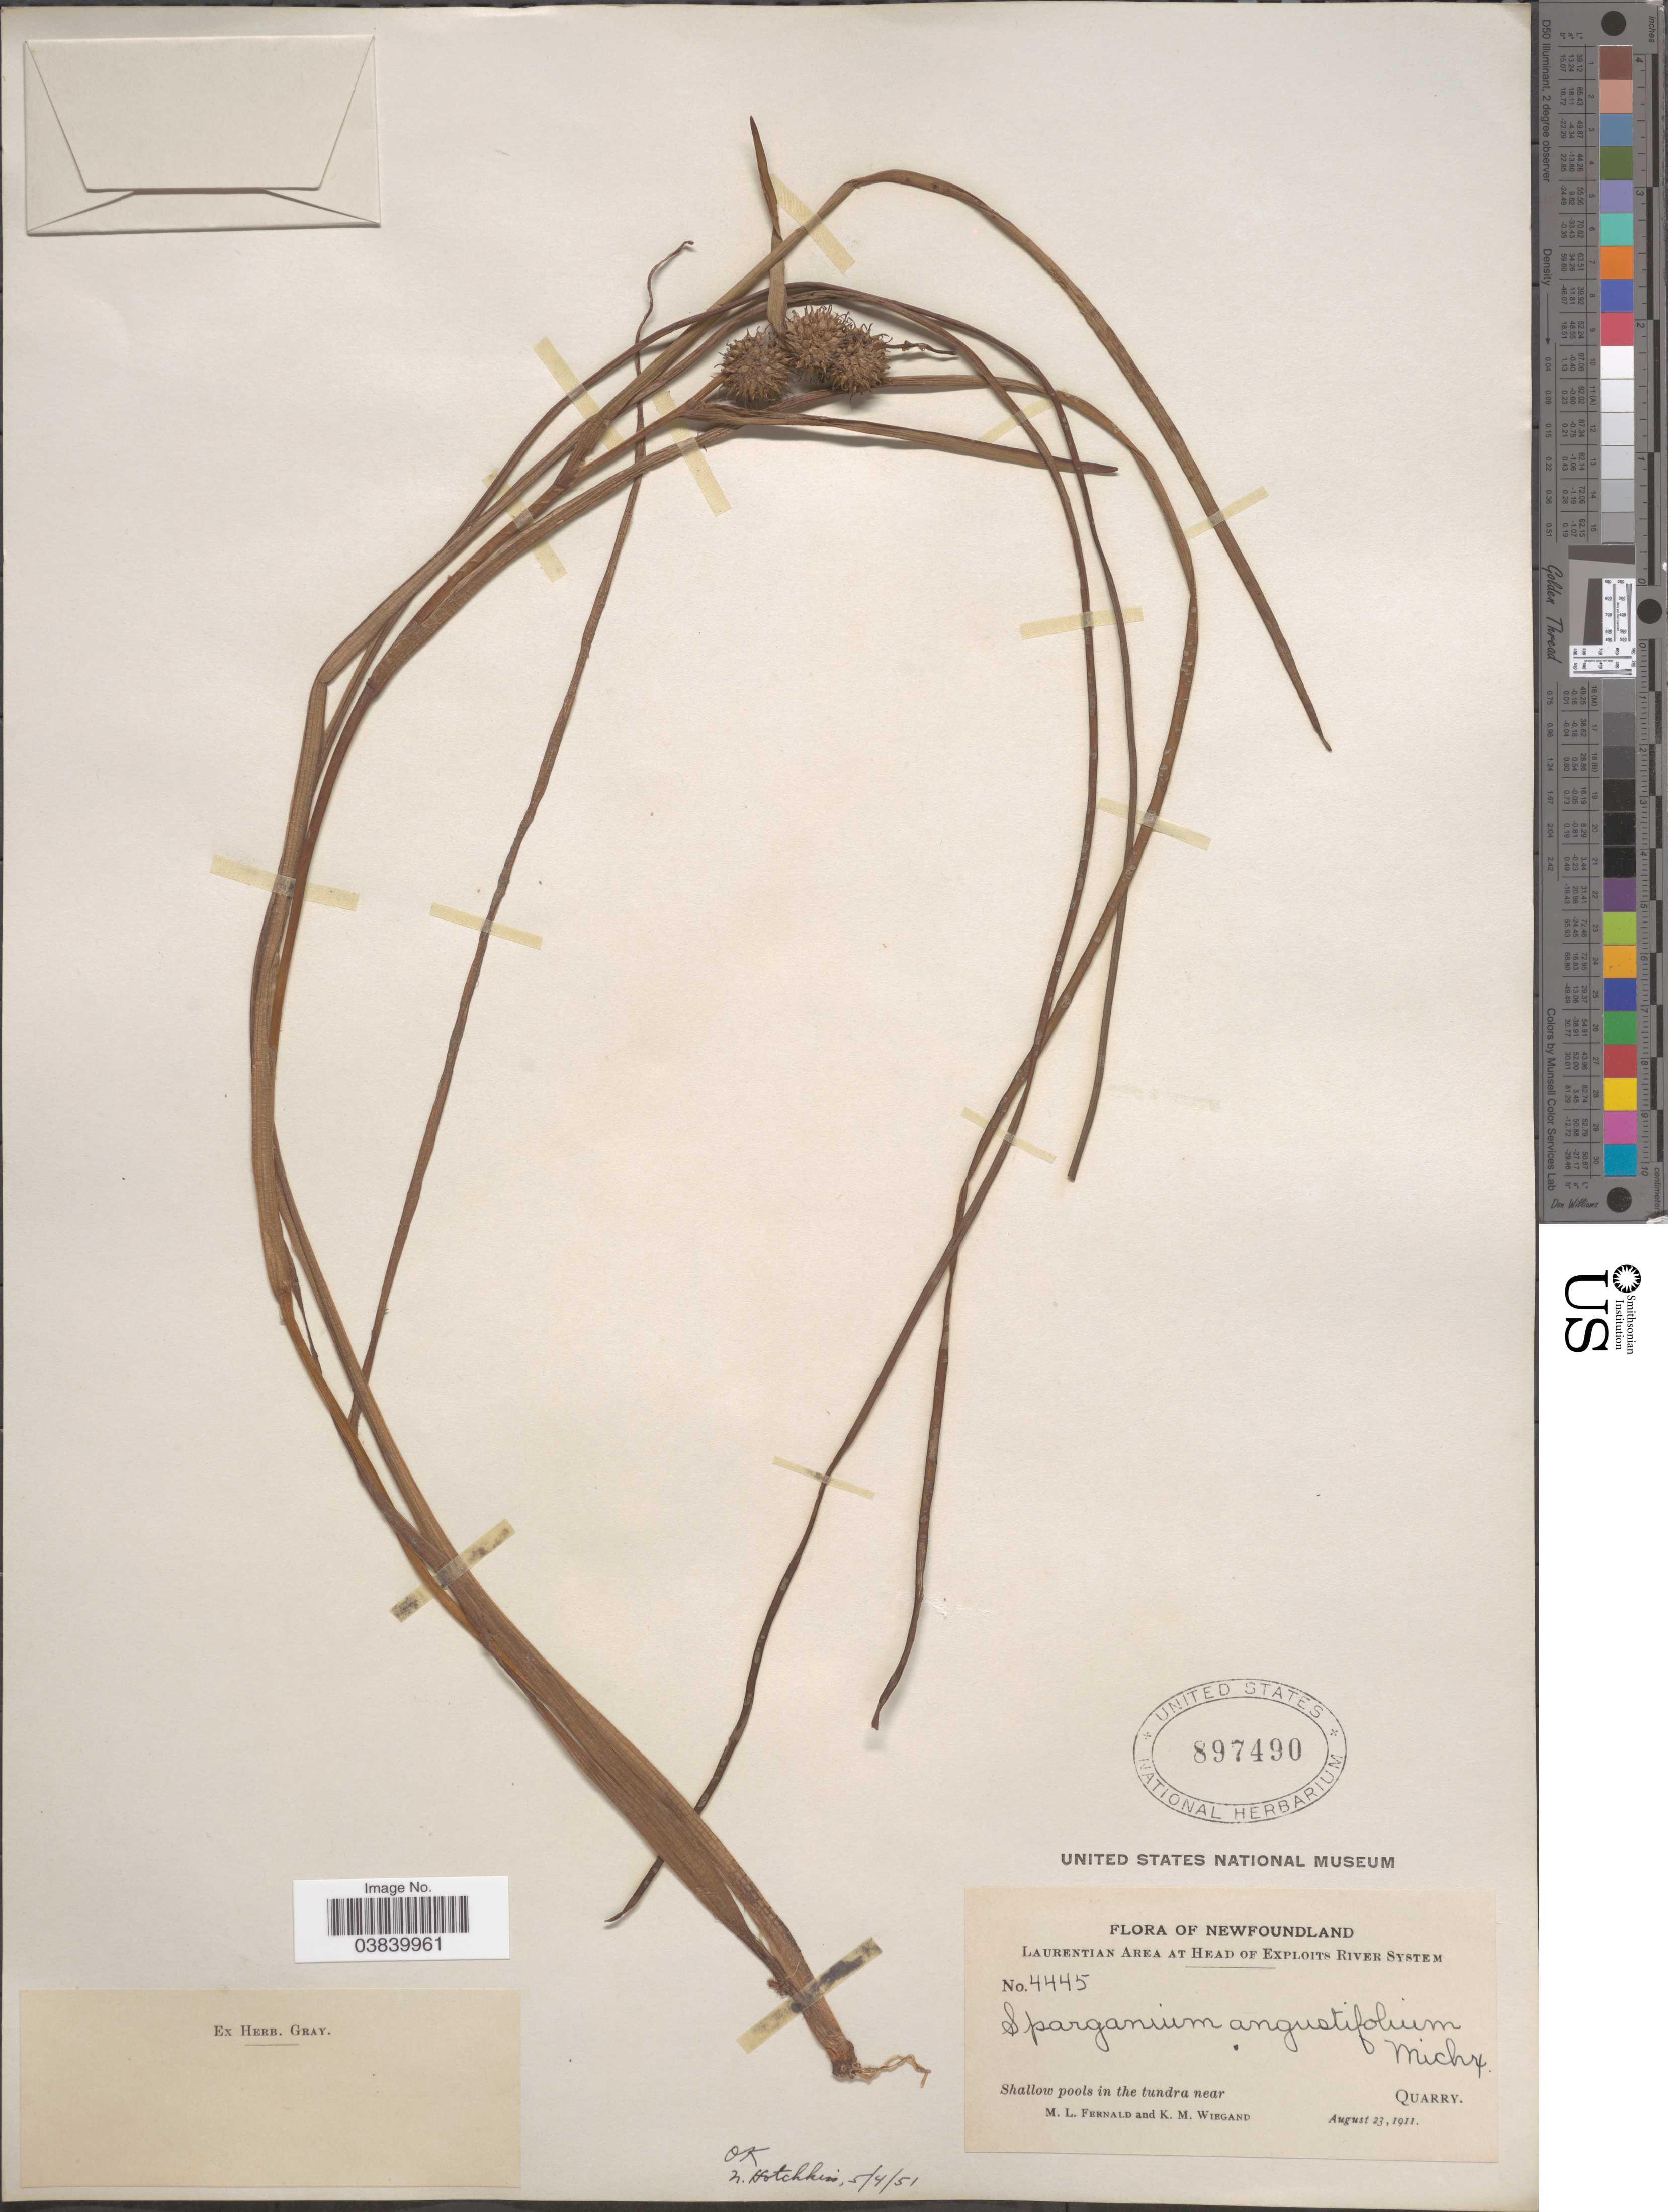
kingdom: Plantae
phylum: Tracheophyta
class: Liliopsida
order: Poales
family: Typhaceae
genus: Sparganium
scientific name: Sparganium angustifolium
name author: Michx.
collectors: M. L. Fernald & K. M. Wiegand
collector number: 4445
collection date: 1911-08-23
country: Canada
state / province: Newfoundland and Labrador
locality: Laurentian Area at Head of Exploits River System. In the tundra near Quarry.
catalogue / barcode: US 897490